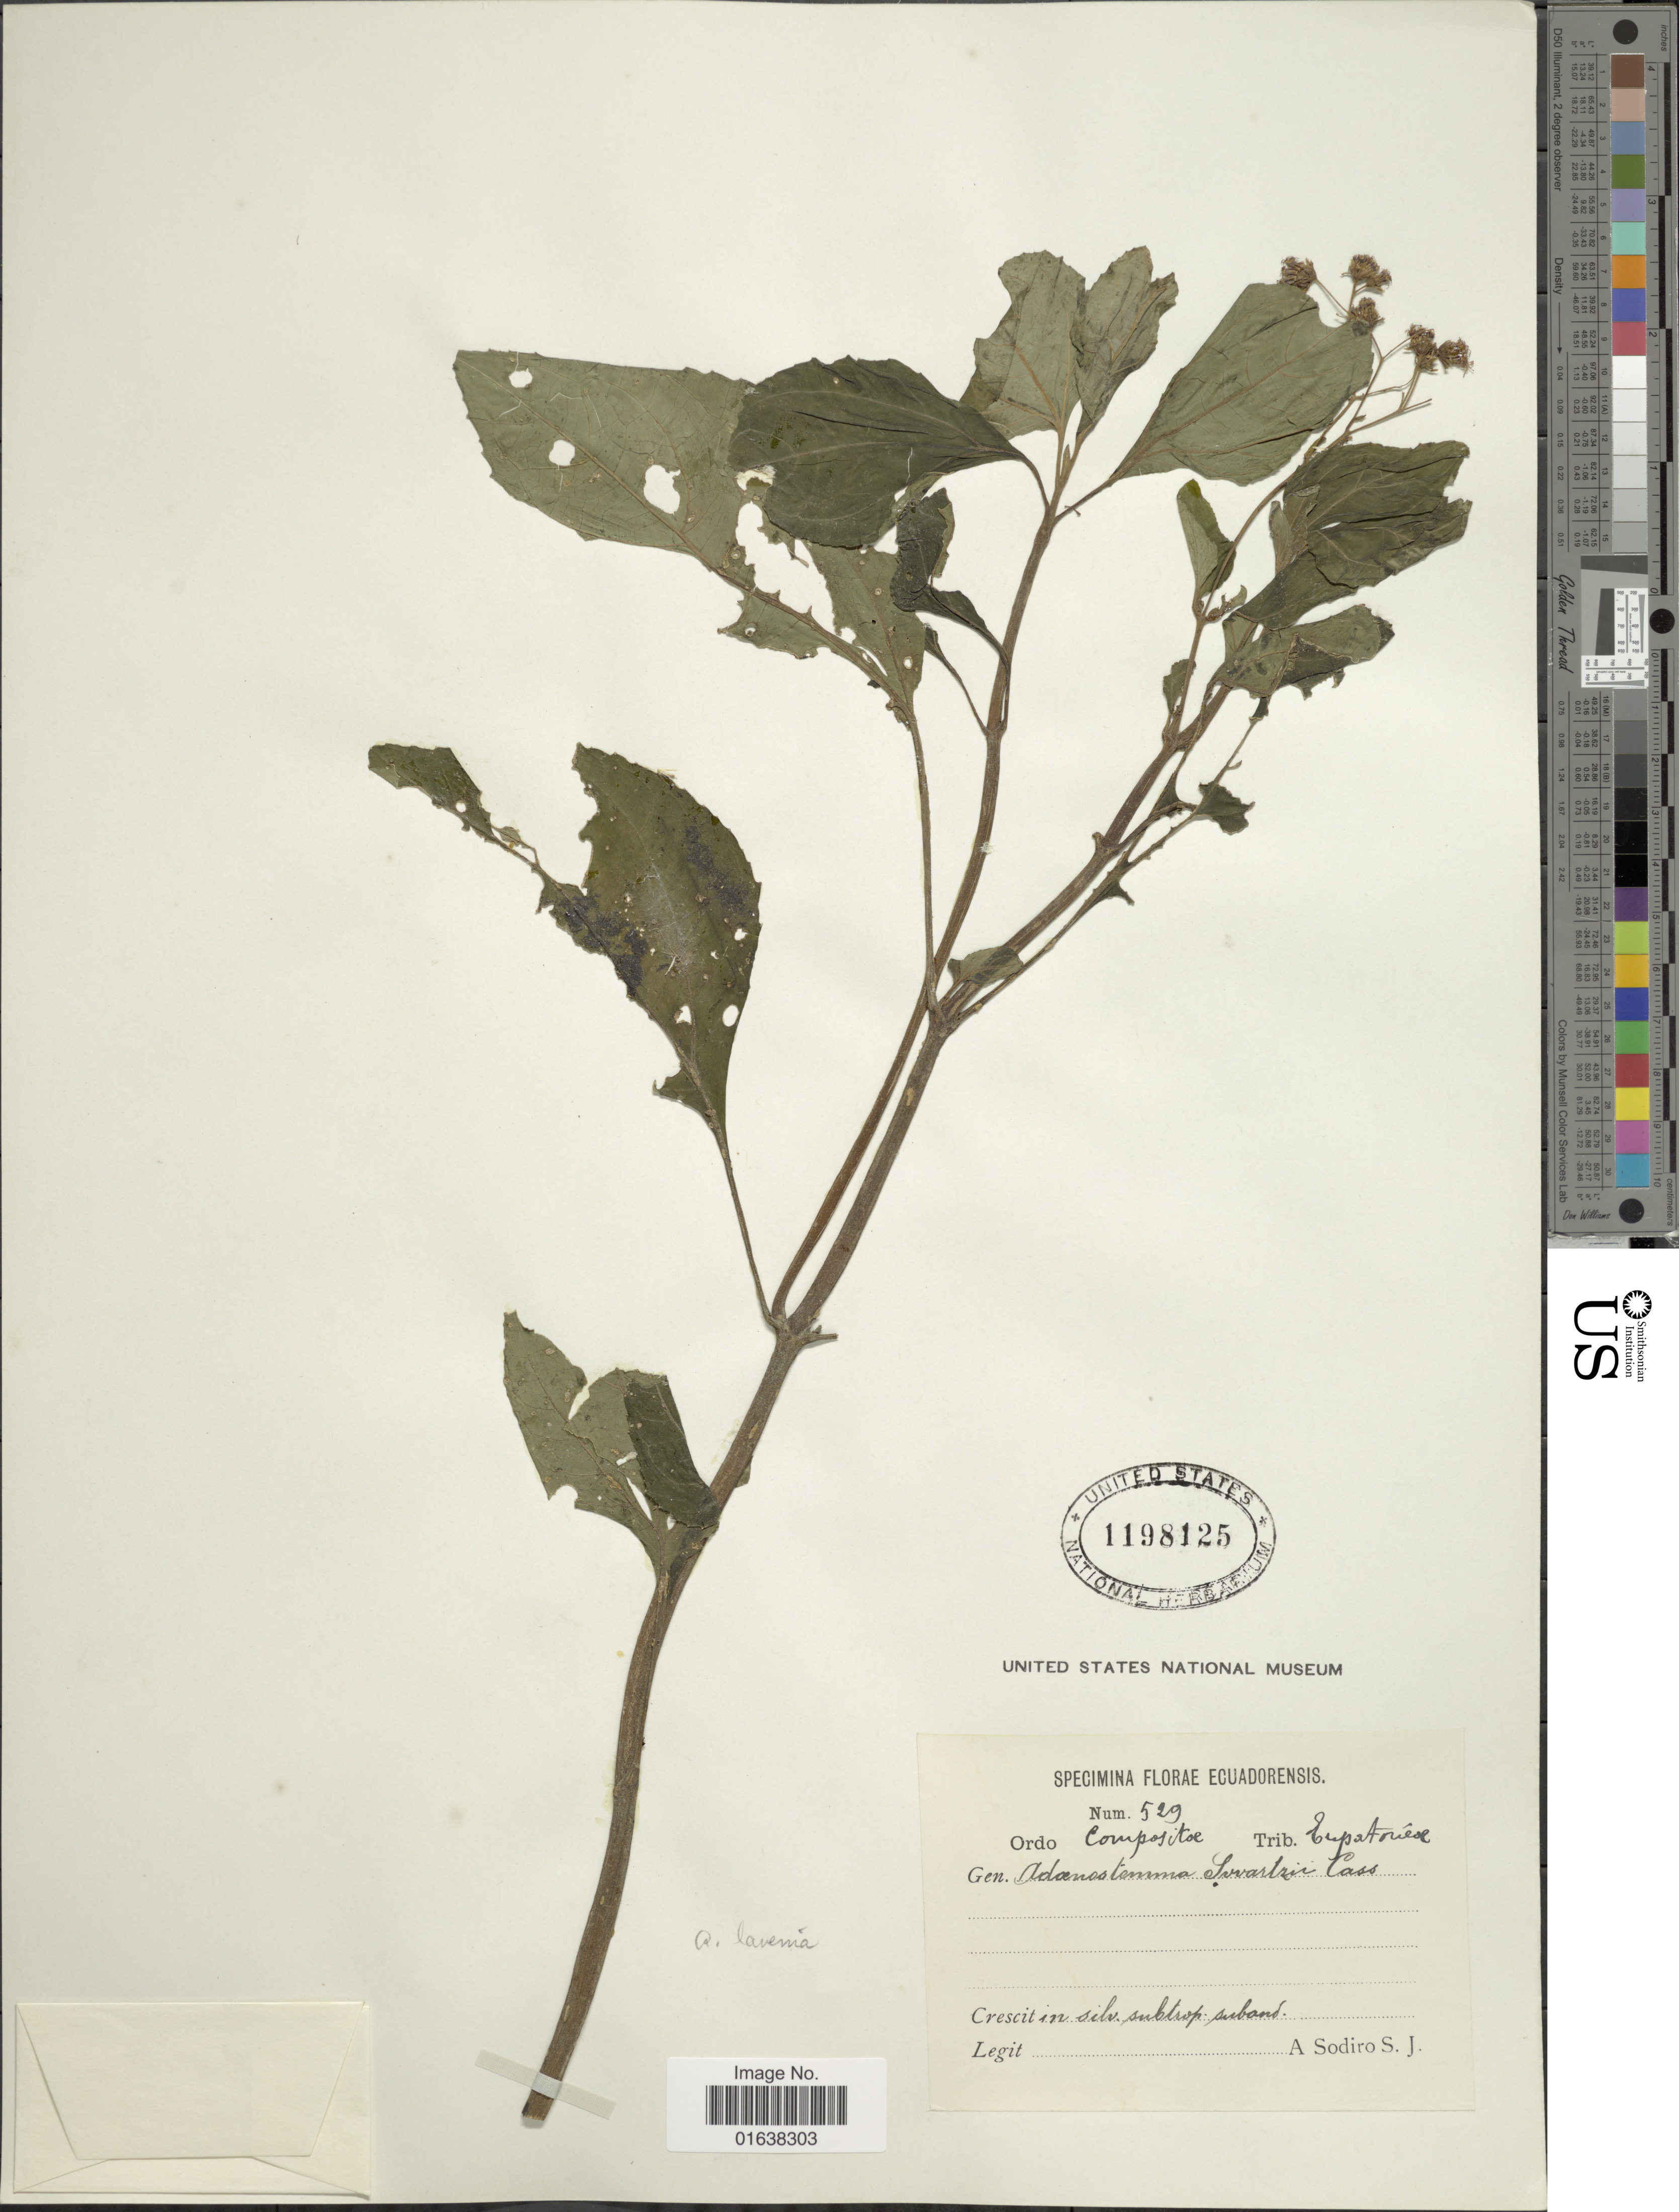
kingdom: Plantae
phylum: Tracheophyta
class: Magnoliopsida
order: Asterales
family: Asteraceae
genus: Adenostemma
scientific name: Adenostemma platyphyllum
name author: Cass.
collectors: A. Sodiro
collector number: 529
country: Ecuador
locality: Ecuadorensis. in silv. subtrop. suband.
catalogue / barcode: US 1198125